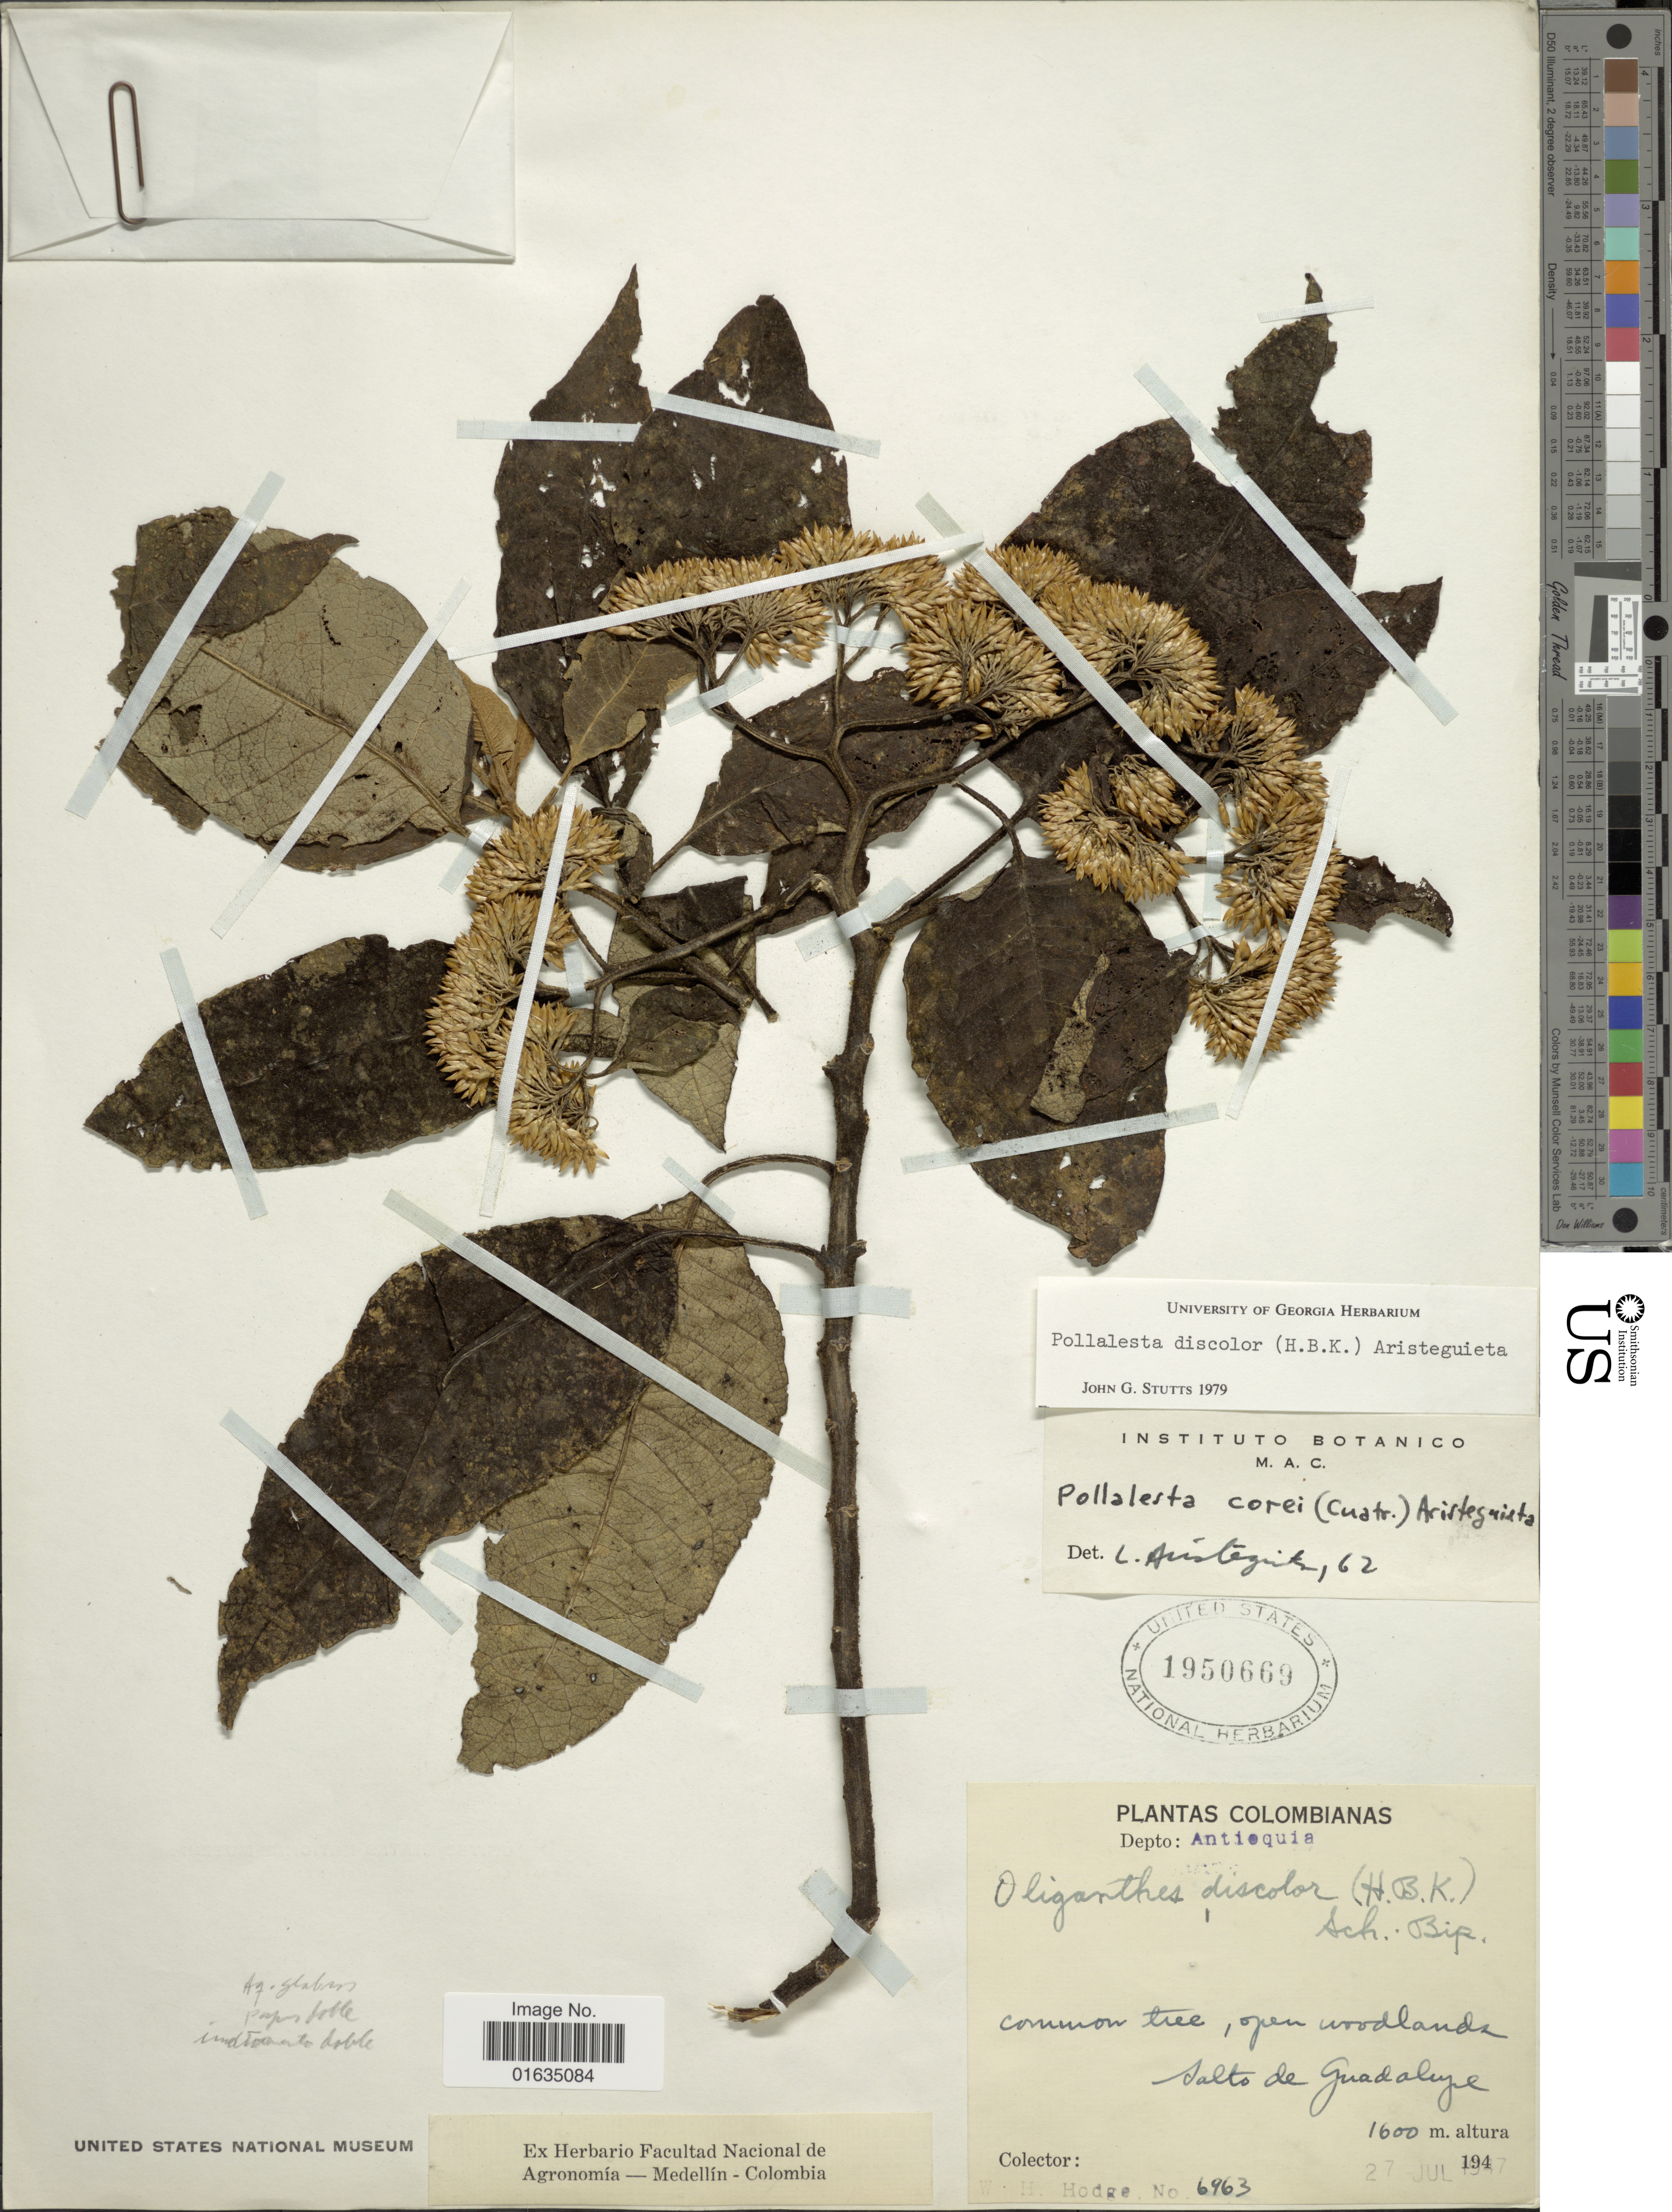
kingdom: Plantae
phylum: Tracheophyta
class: Magnoliopsida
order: Asterales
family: Asteraceae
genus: Pollalesta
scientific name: Pollalesta discolor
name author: (Kunth) Aristeg.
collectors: W. Hodge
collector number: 6963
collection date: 1947-07-27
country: Colombia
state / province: Antioquia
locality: Colombianas, Depto. Antioquia, Salto de Guadalupe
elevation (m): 1600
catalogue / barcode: US 1950669